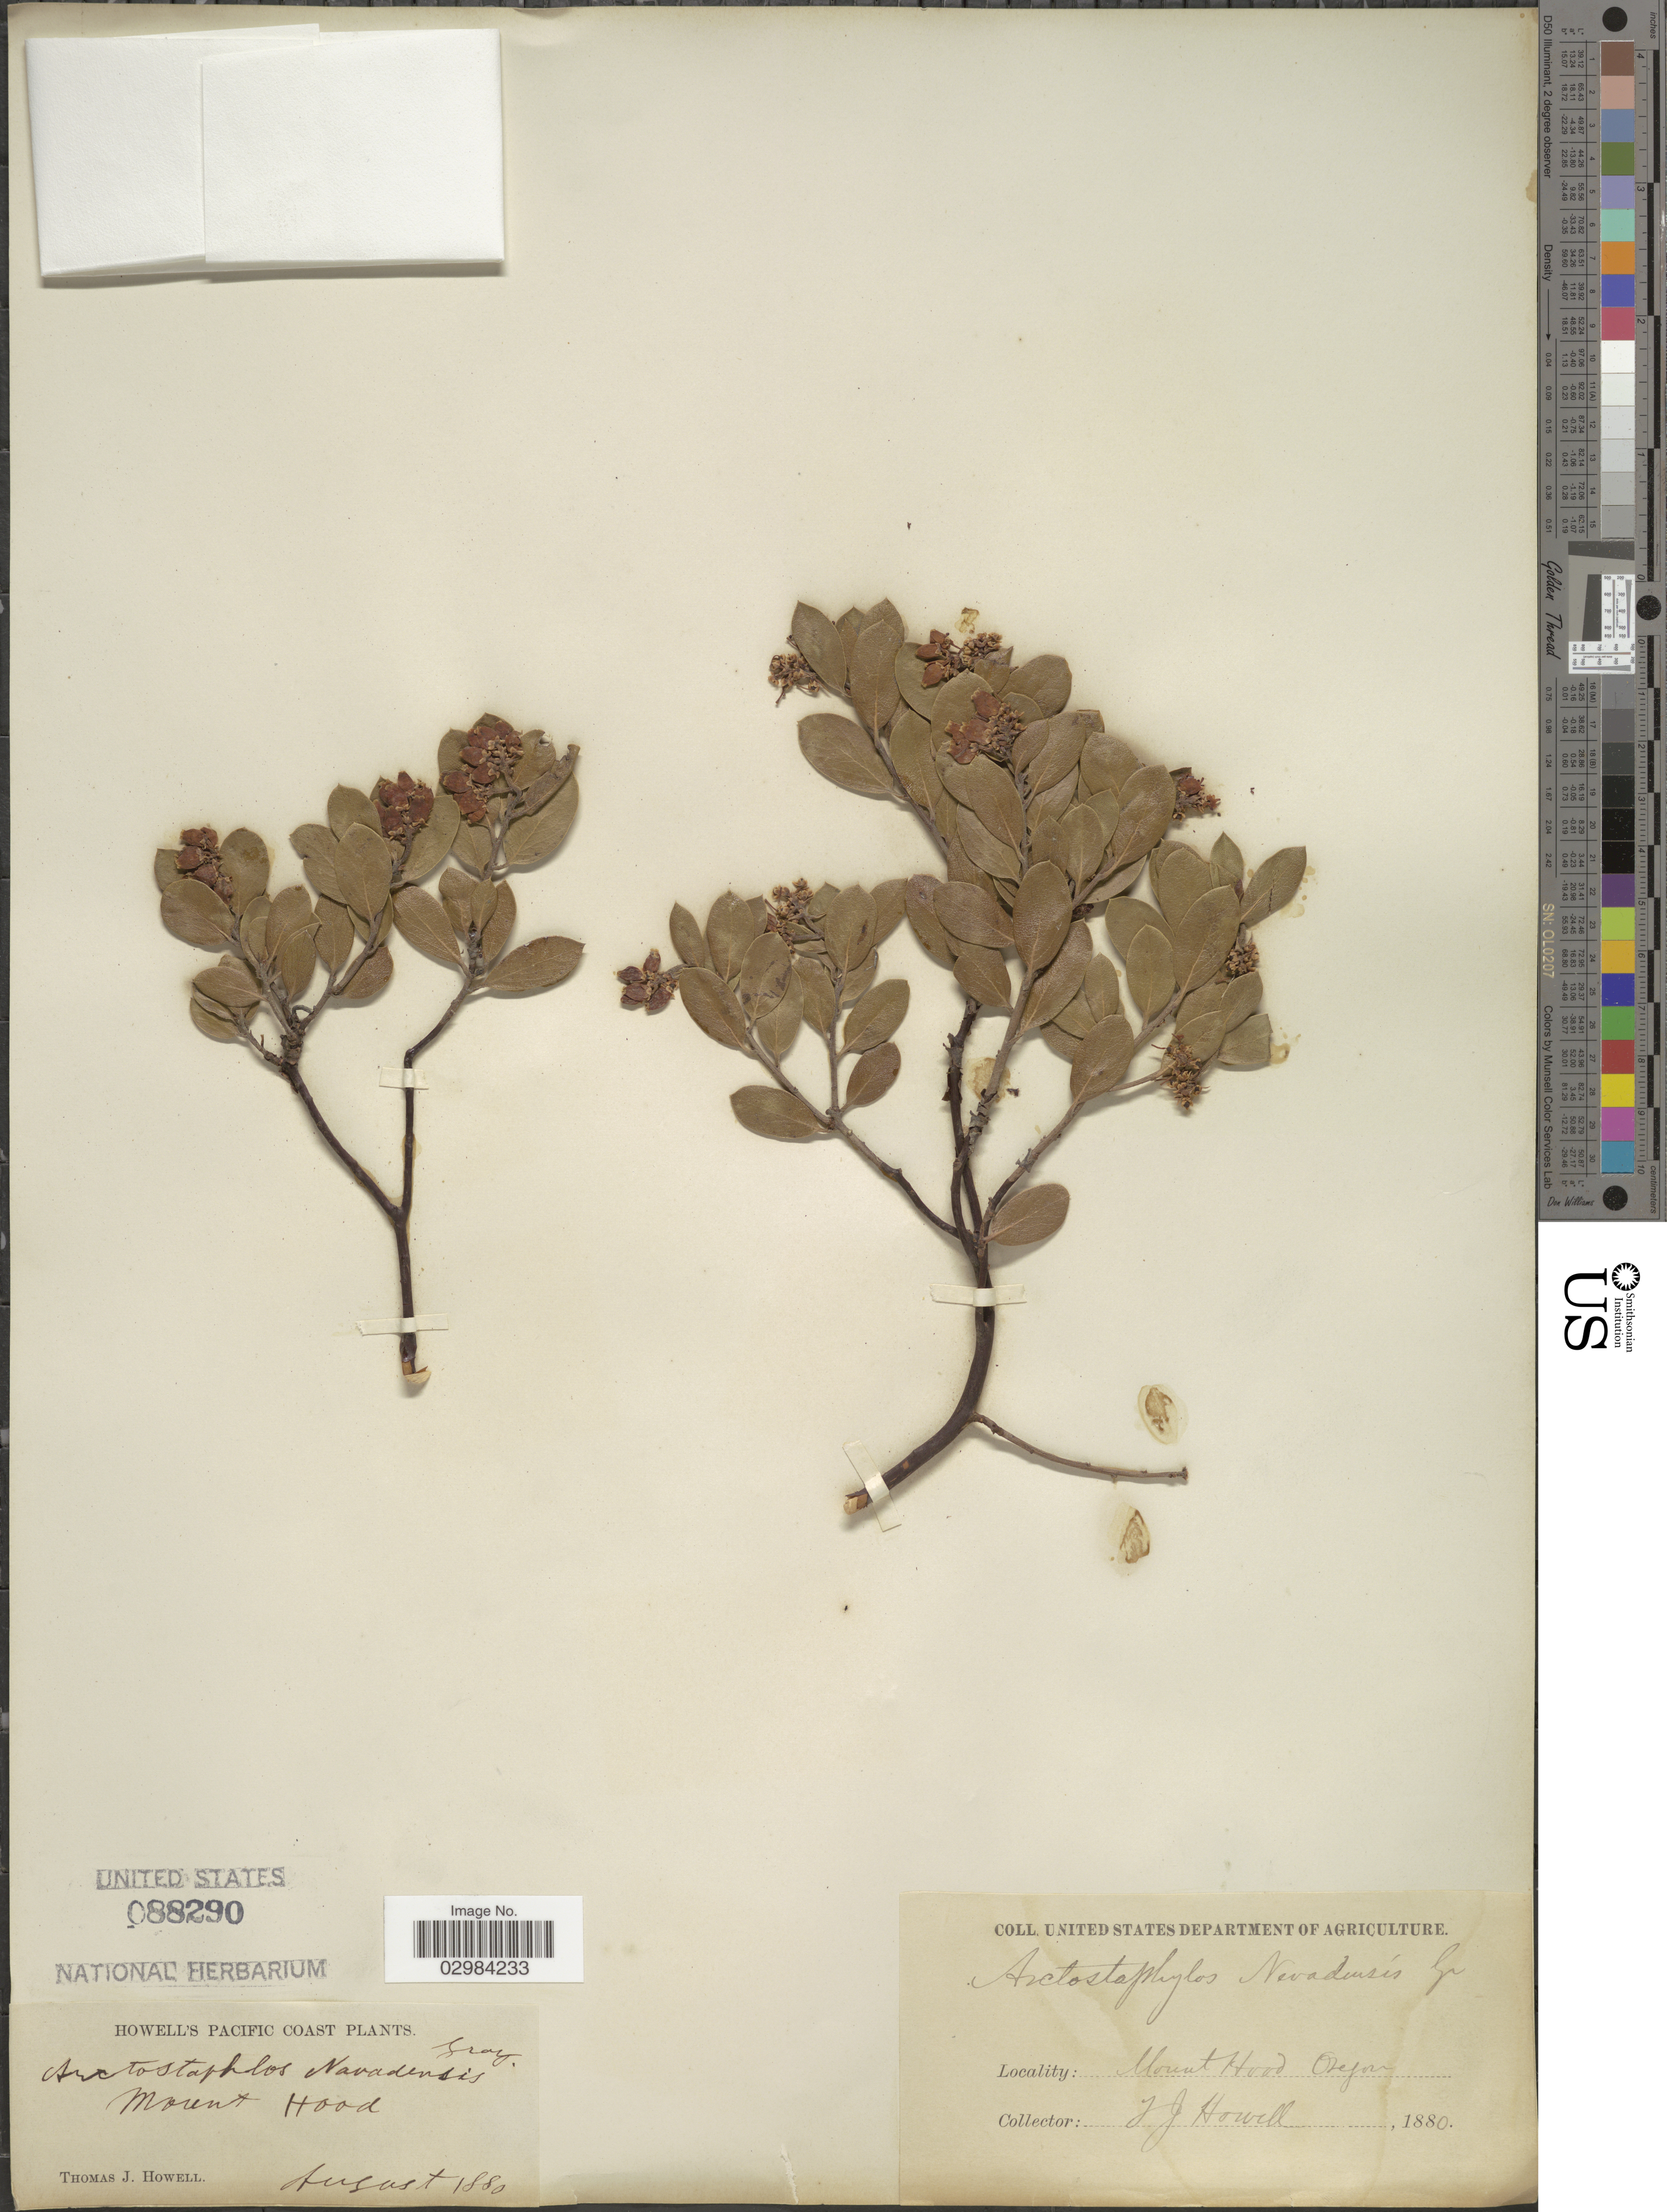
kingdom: Plantae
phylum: Tracheophyta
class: Magnoliopsida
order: Ericales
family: Ericaceae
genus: Arctostaphylos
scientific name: Arctostaphylos nevadensis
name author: A. Gray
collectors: T. J. Howell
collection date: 1880-08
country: United States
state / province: Oregon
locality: Mount Hood, Pacific Coast..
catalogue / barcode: US 88290